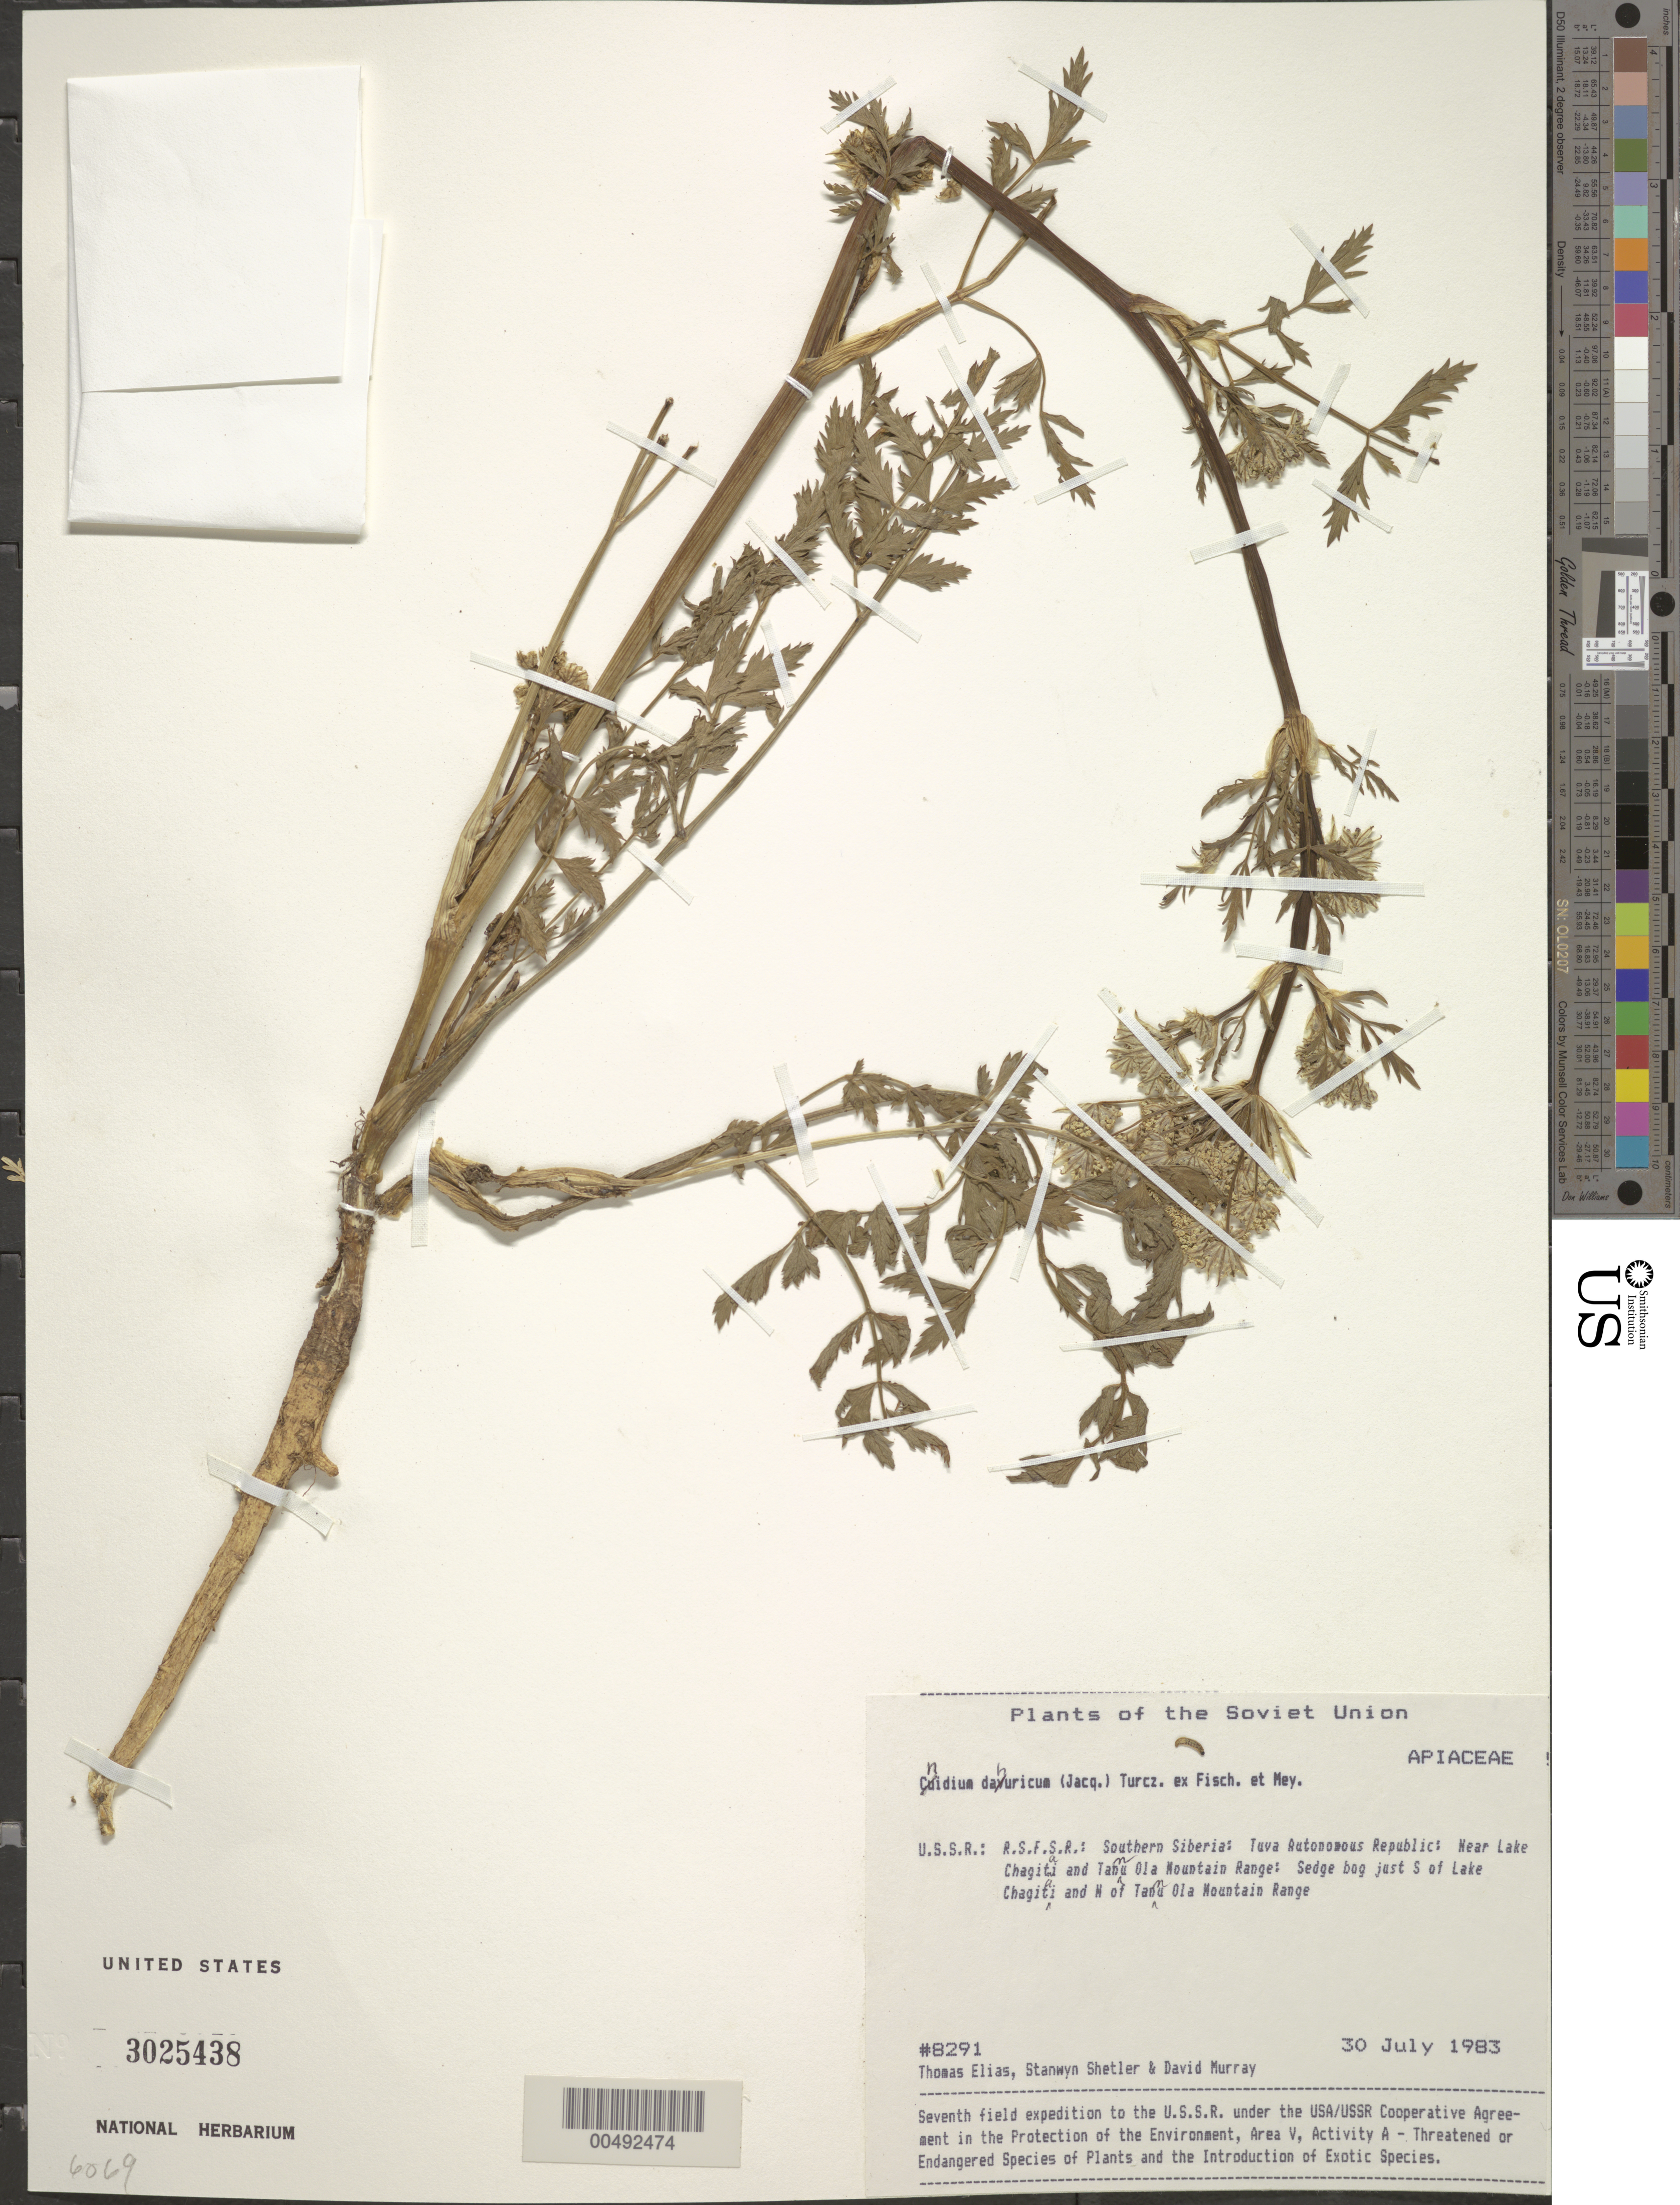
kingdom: Plantae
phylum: Tracheophyta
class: Magnoliopsida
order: Apiales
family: Apiaceae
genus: Cnidium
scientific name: Cnidium dahuricum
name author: (Jacq.) Turcz. ex Fisch. & C.A. Mey.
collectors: T. Elias, S. Shetler & D. F. Murray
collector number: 8291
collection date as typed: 30 Jul 1983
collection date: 1983-07-30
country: Russian Federation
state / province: Tuva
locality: S of Lake Chagitai and N of Tannu-Ola Mountain Range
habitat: sedge bog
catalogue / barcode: US 3025438